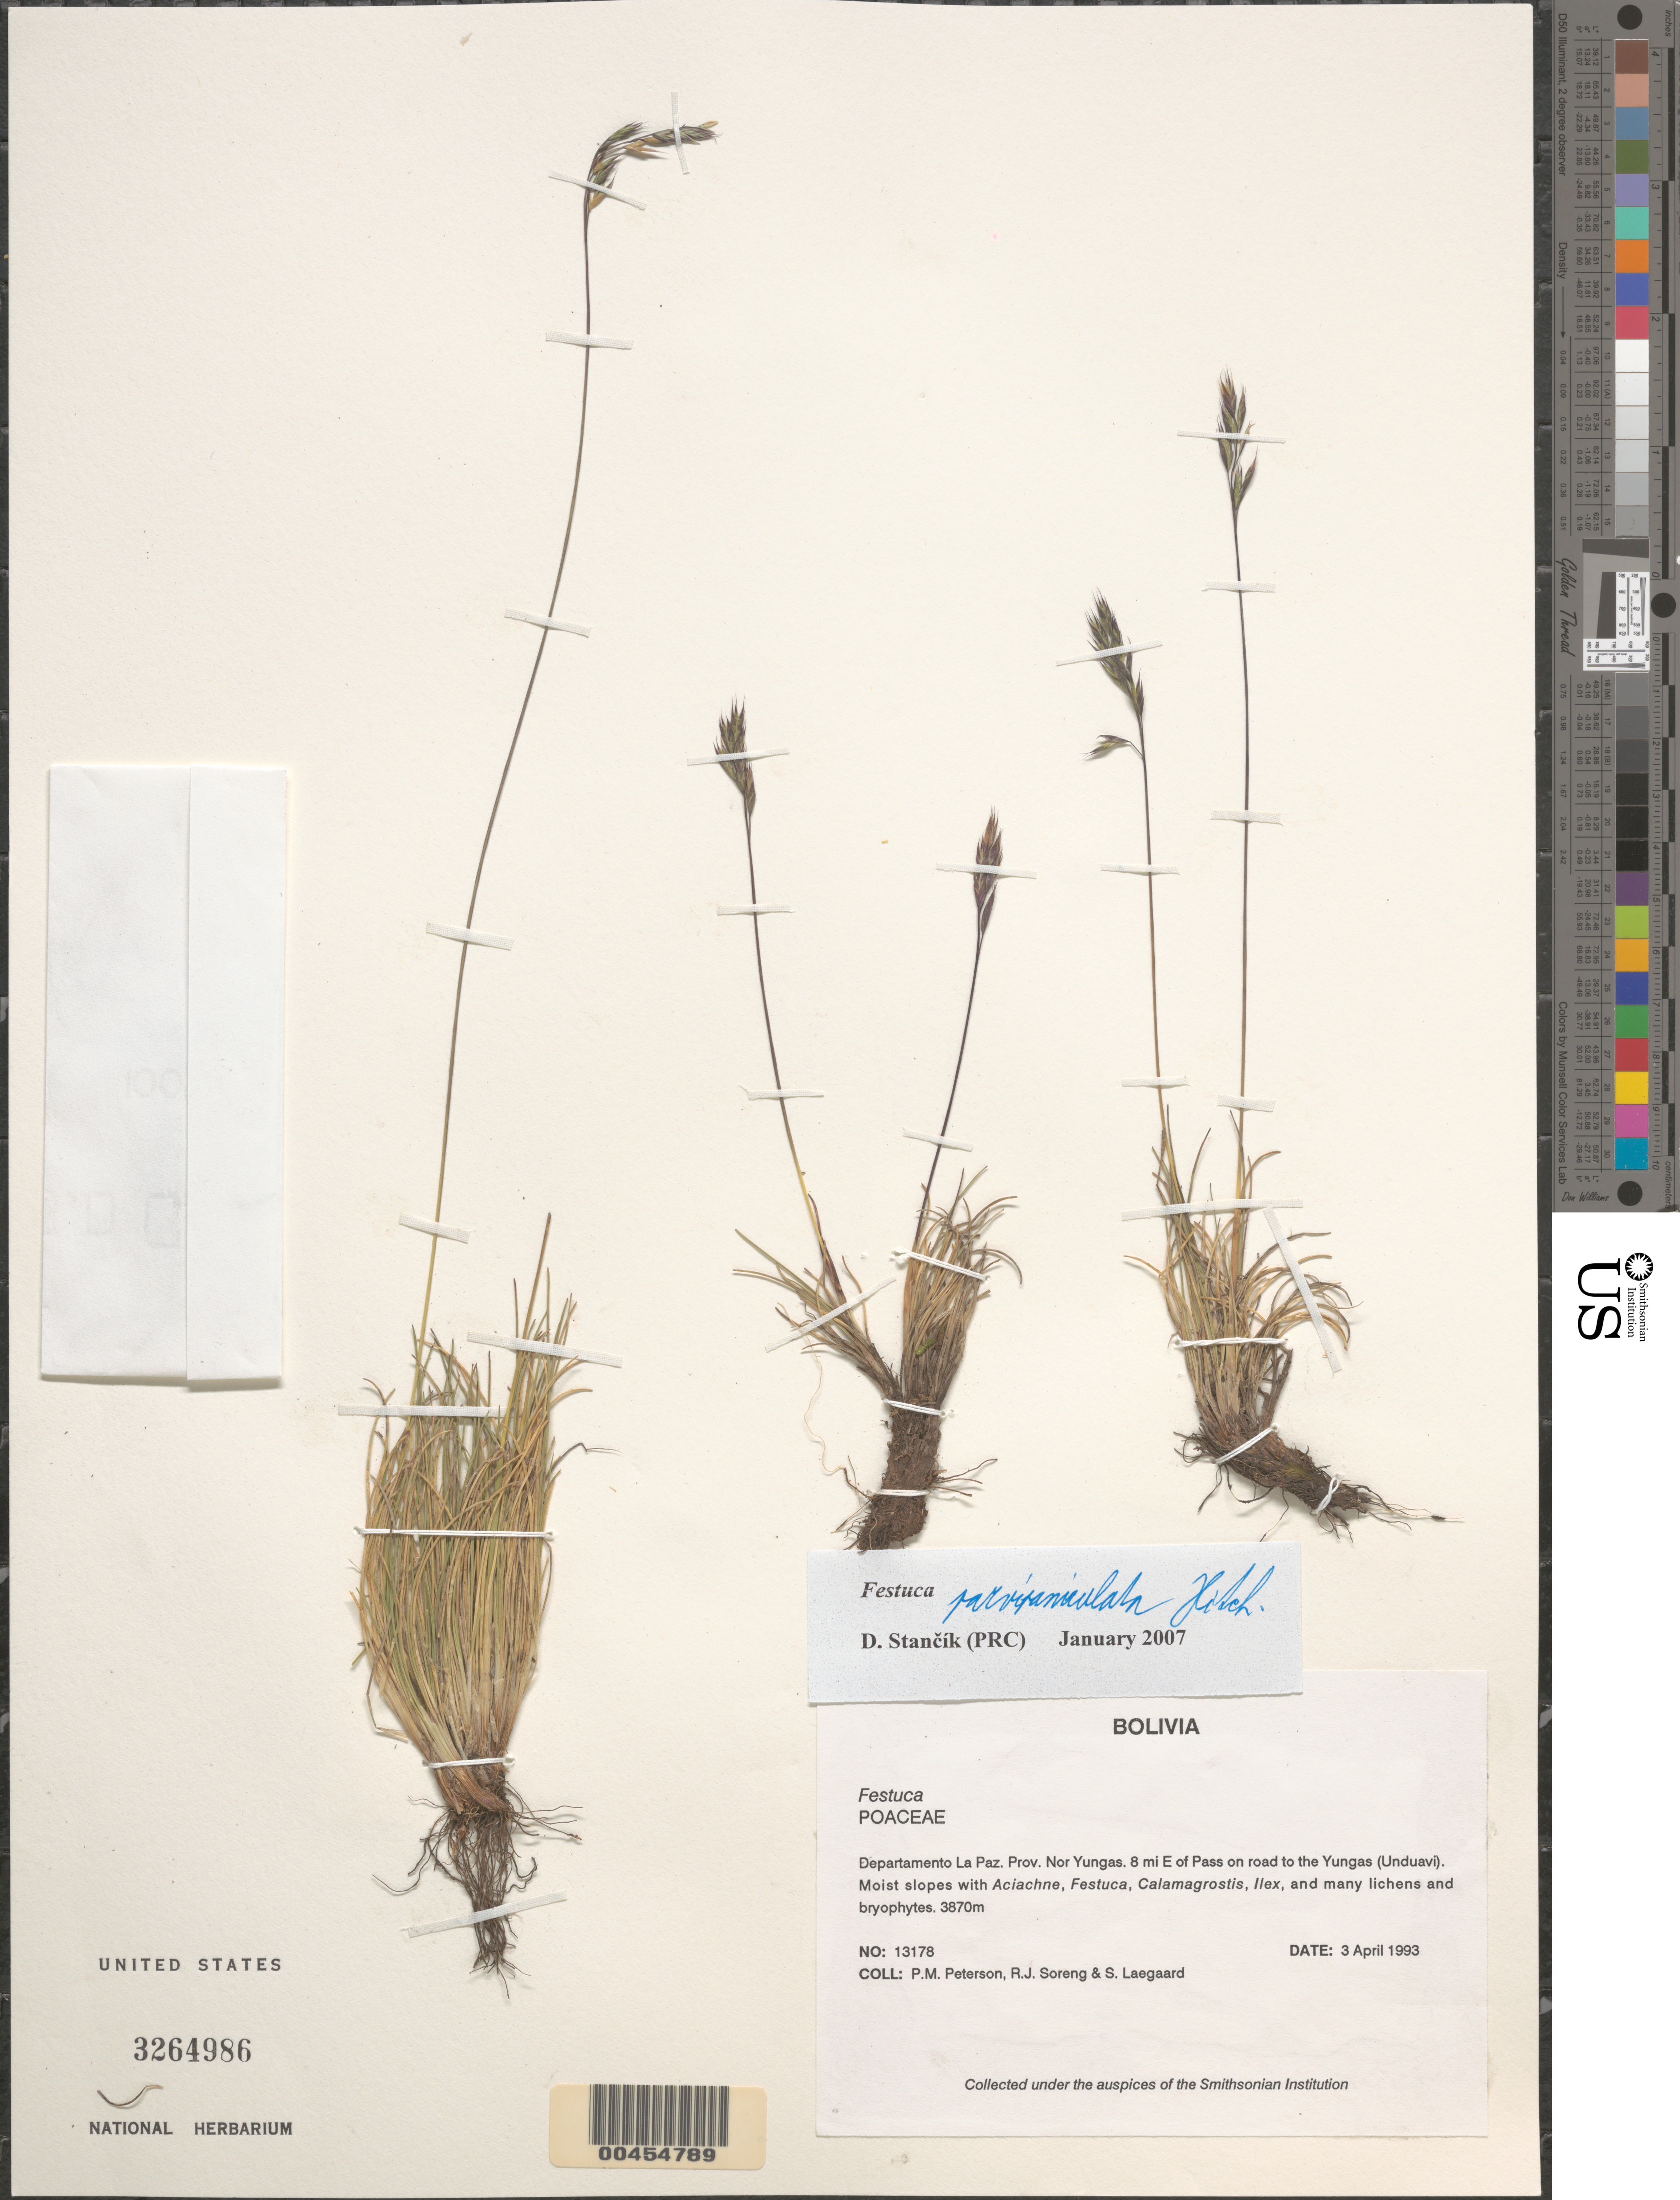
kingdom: Plantae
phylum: Tracheophyta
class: Liliopsida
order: Poales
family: Poaceae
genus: Festuca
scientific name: Festuca sp.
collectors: P. M. Peterson, R. J. Soreng & S. Lægaard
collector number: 13178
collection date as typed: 03 Apr 1993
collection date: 1993-04-03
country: Bolivia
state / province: La Paz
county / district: Nor Yungas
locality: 8 mi E of Pass on road to the Yungas (Unduavi).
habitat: Moist slopes with Aciachne, Festuca, Calamagrostis, Ilex, and many lichens and bryophytes.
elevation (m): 3870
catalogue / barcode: US 3264986